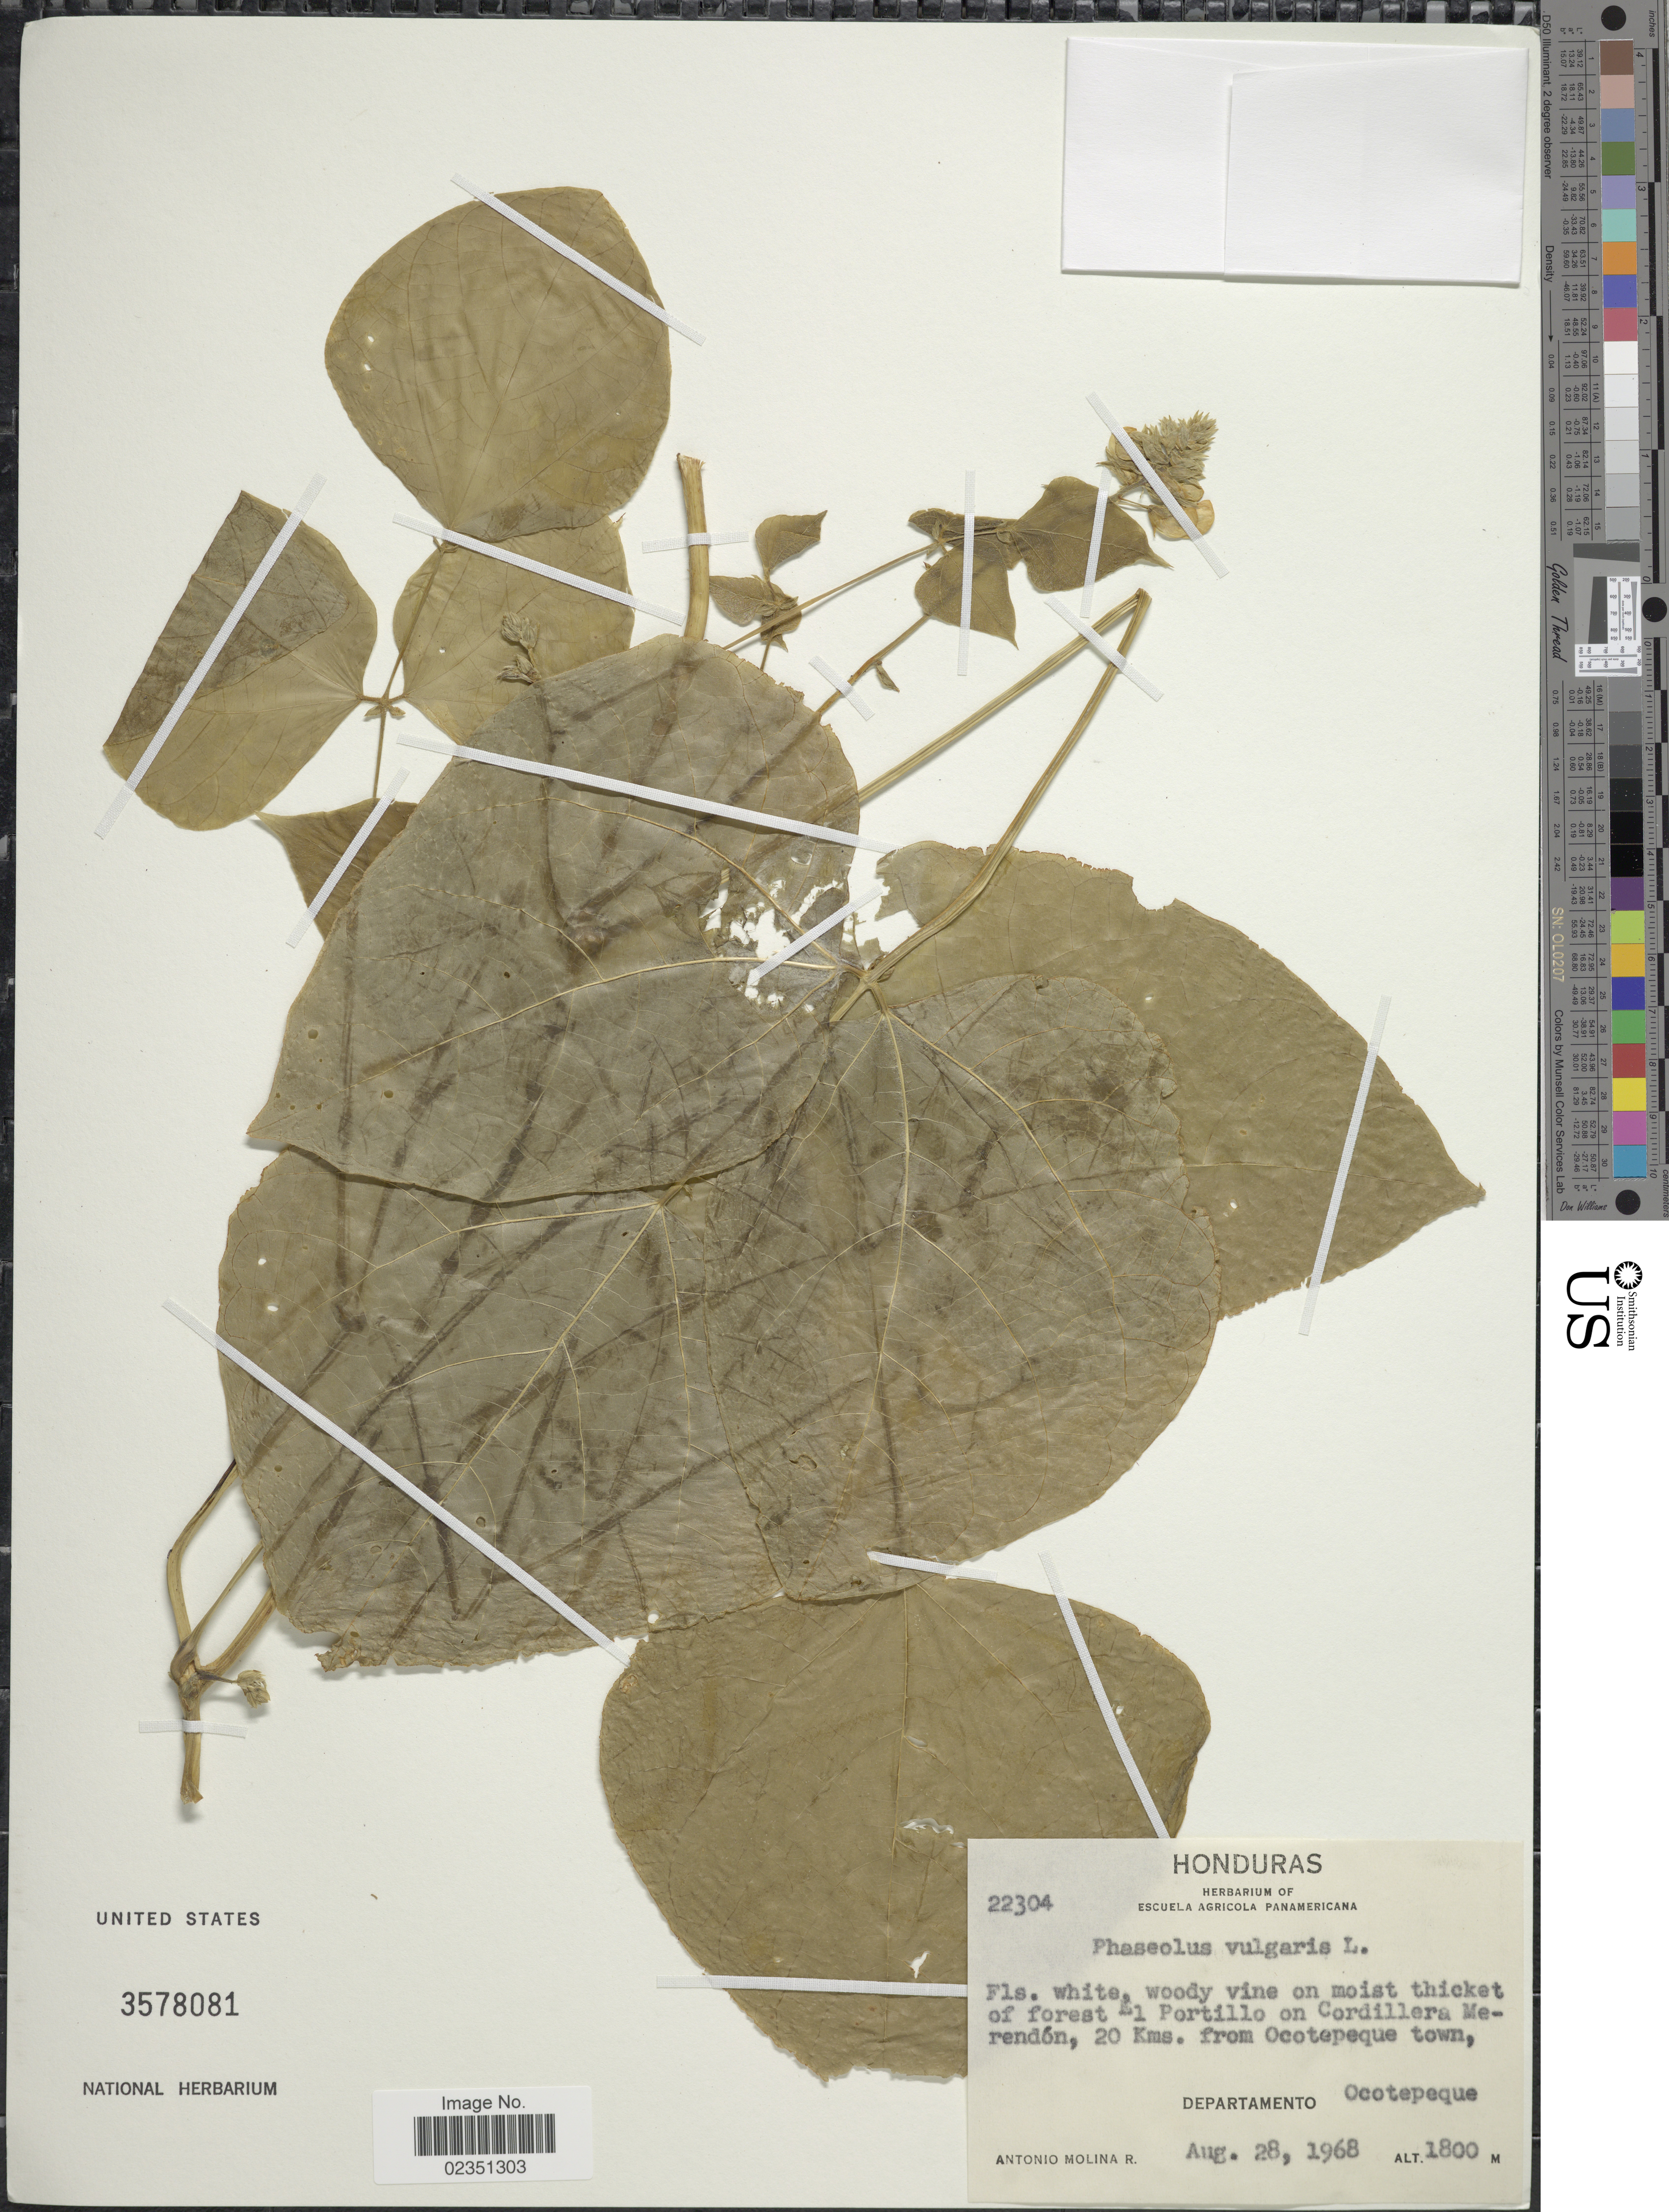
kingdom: Plantae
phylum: Tracheophyta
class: Magnoliopsida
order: Fabales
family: Fabaceae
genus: Phaseolus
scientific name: Phaseolus vulgaris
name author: L.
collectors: A. Molina R.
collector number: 22304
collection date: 1968-08-28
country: Honduras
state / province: Ocotepeque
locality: Woody vine on moist thicket of forest El Portillo on Cordillera Merendon, 20 Kms. from Ocotepeque town, Departamento Ocotepeque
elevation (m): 1800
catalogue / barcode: US 3578081